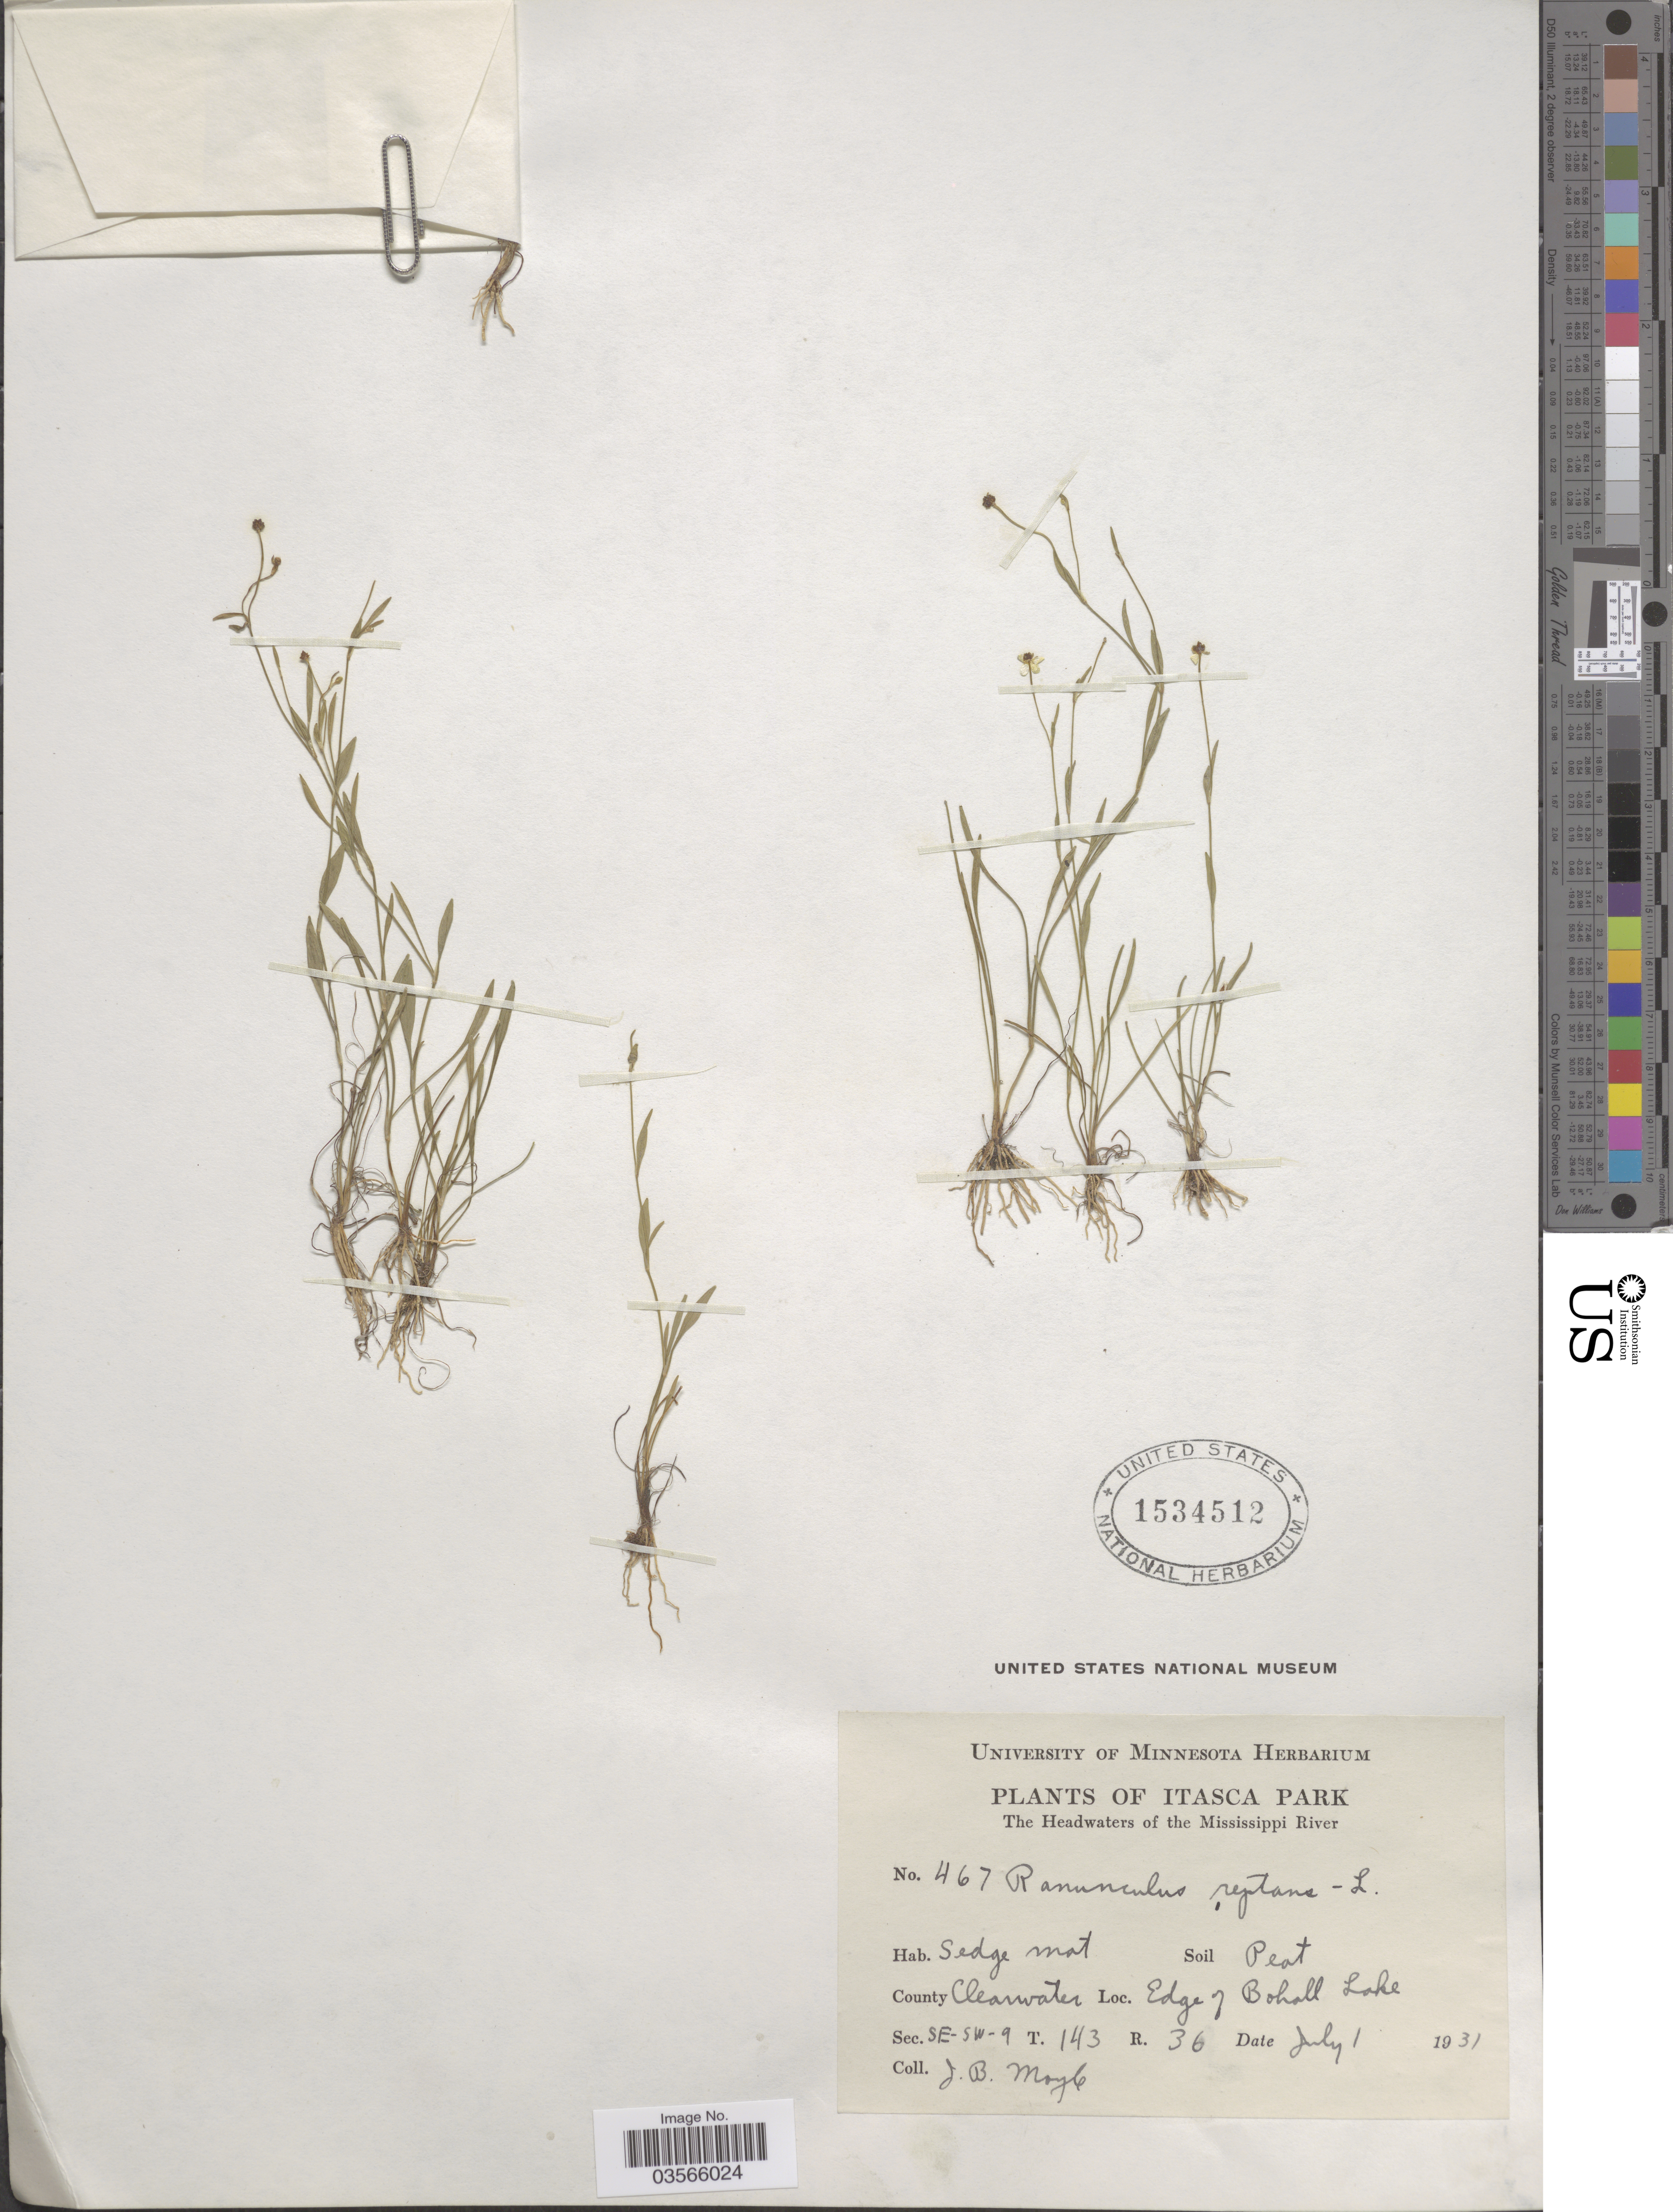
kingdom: Plantae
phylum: Tracheophyta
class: Magnoliopsida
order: Ranunculales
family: Ranunculaceae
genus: Ranunculus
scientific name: Ranunculus flammula var. filiformis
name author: (Michx.) Hook.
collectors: J. Moyle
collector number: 467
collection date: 1931-07-01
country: United States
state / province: Minnesota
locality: Itasca Park. The Headwaters of the Mississippi River. County Clearwater. Edge of Bohall Lake. Sec. SE-SW-9 T. 143 R. 36.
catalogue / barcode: US 1534512